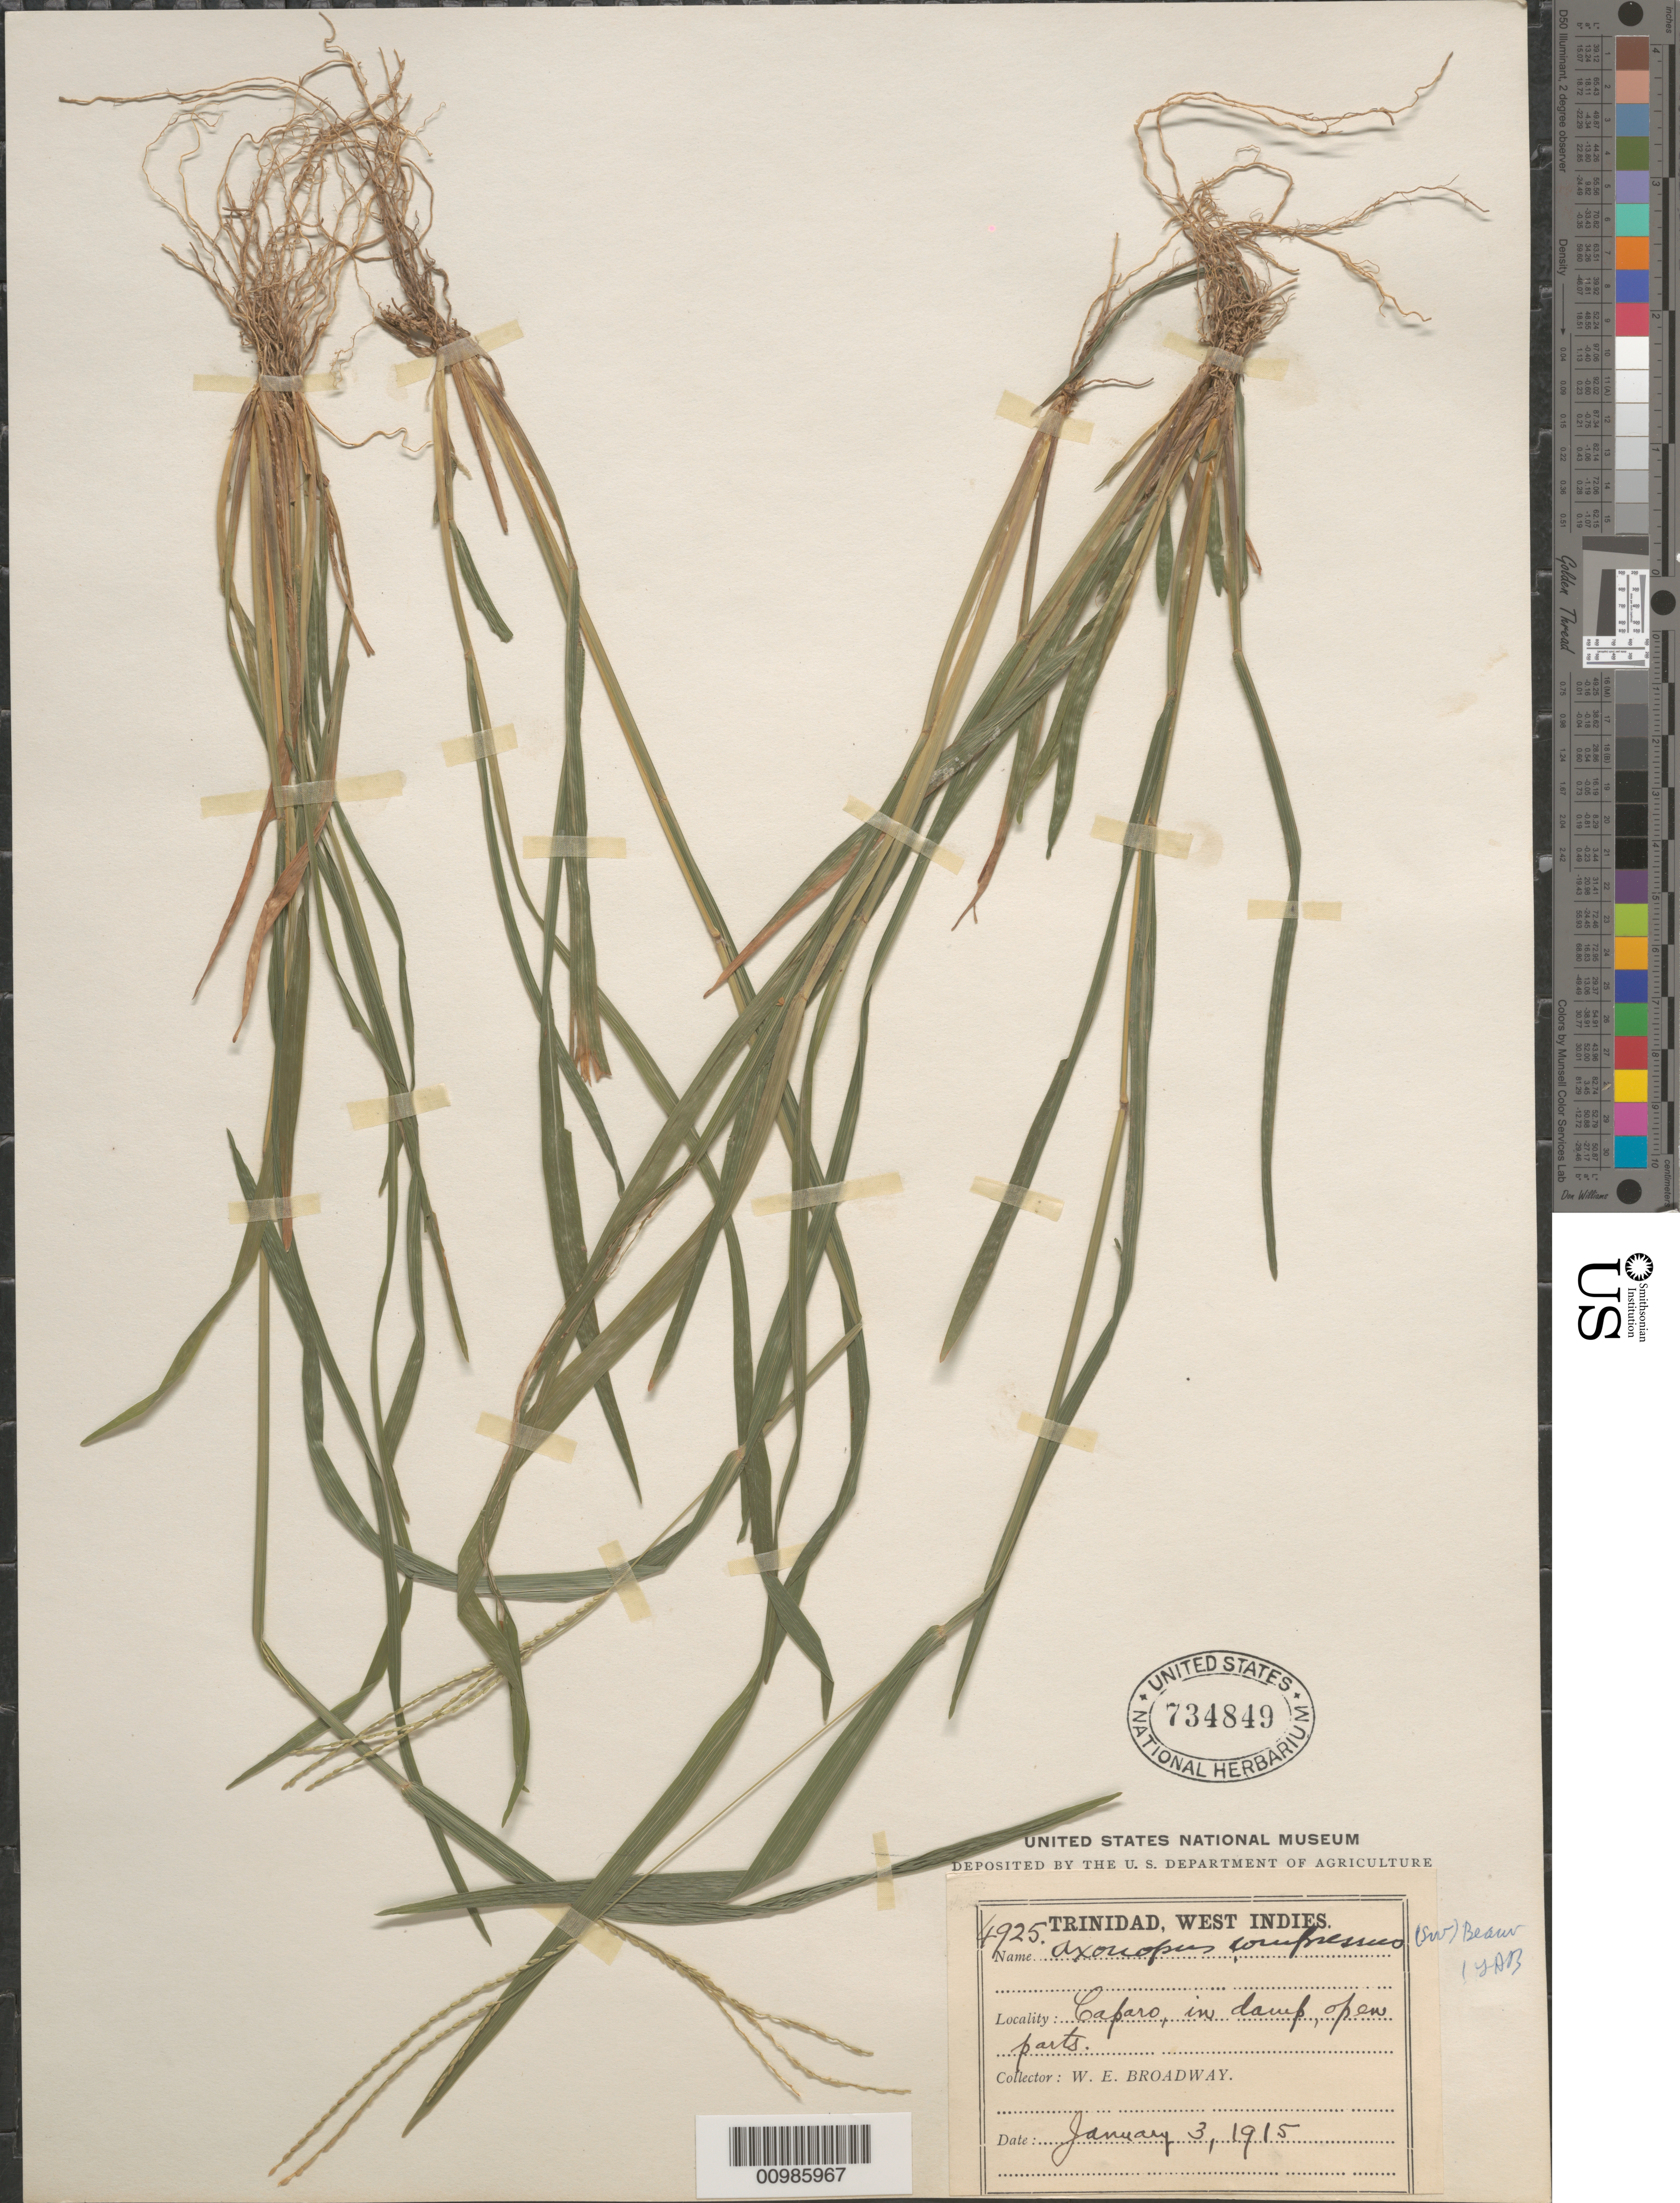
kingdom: Plantae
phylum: Tracheophyta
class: Liliopsida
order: Poales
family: Poaceae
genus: Axonopus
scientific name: Axonopus compressus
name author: (Sw.) P. Beauv.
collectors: W. E. Broadway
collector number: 4925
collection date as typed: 03 Jan 1915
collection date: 1915-01-03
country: Trinidad and Tobago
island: Trinidad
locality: Caparo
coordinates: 0 N, 0 E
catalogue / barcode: US 734849